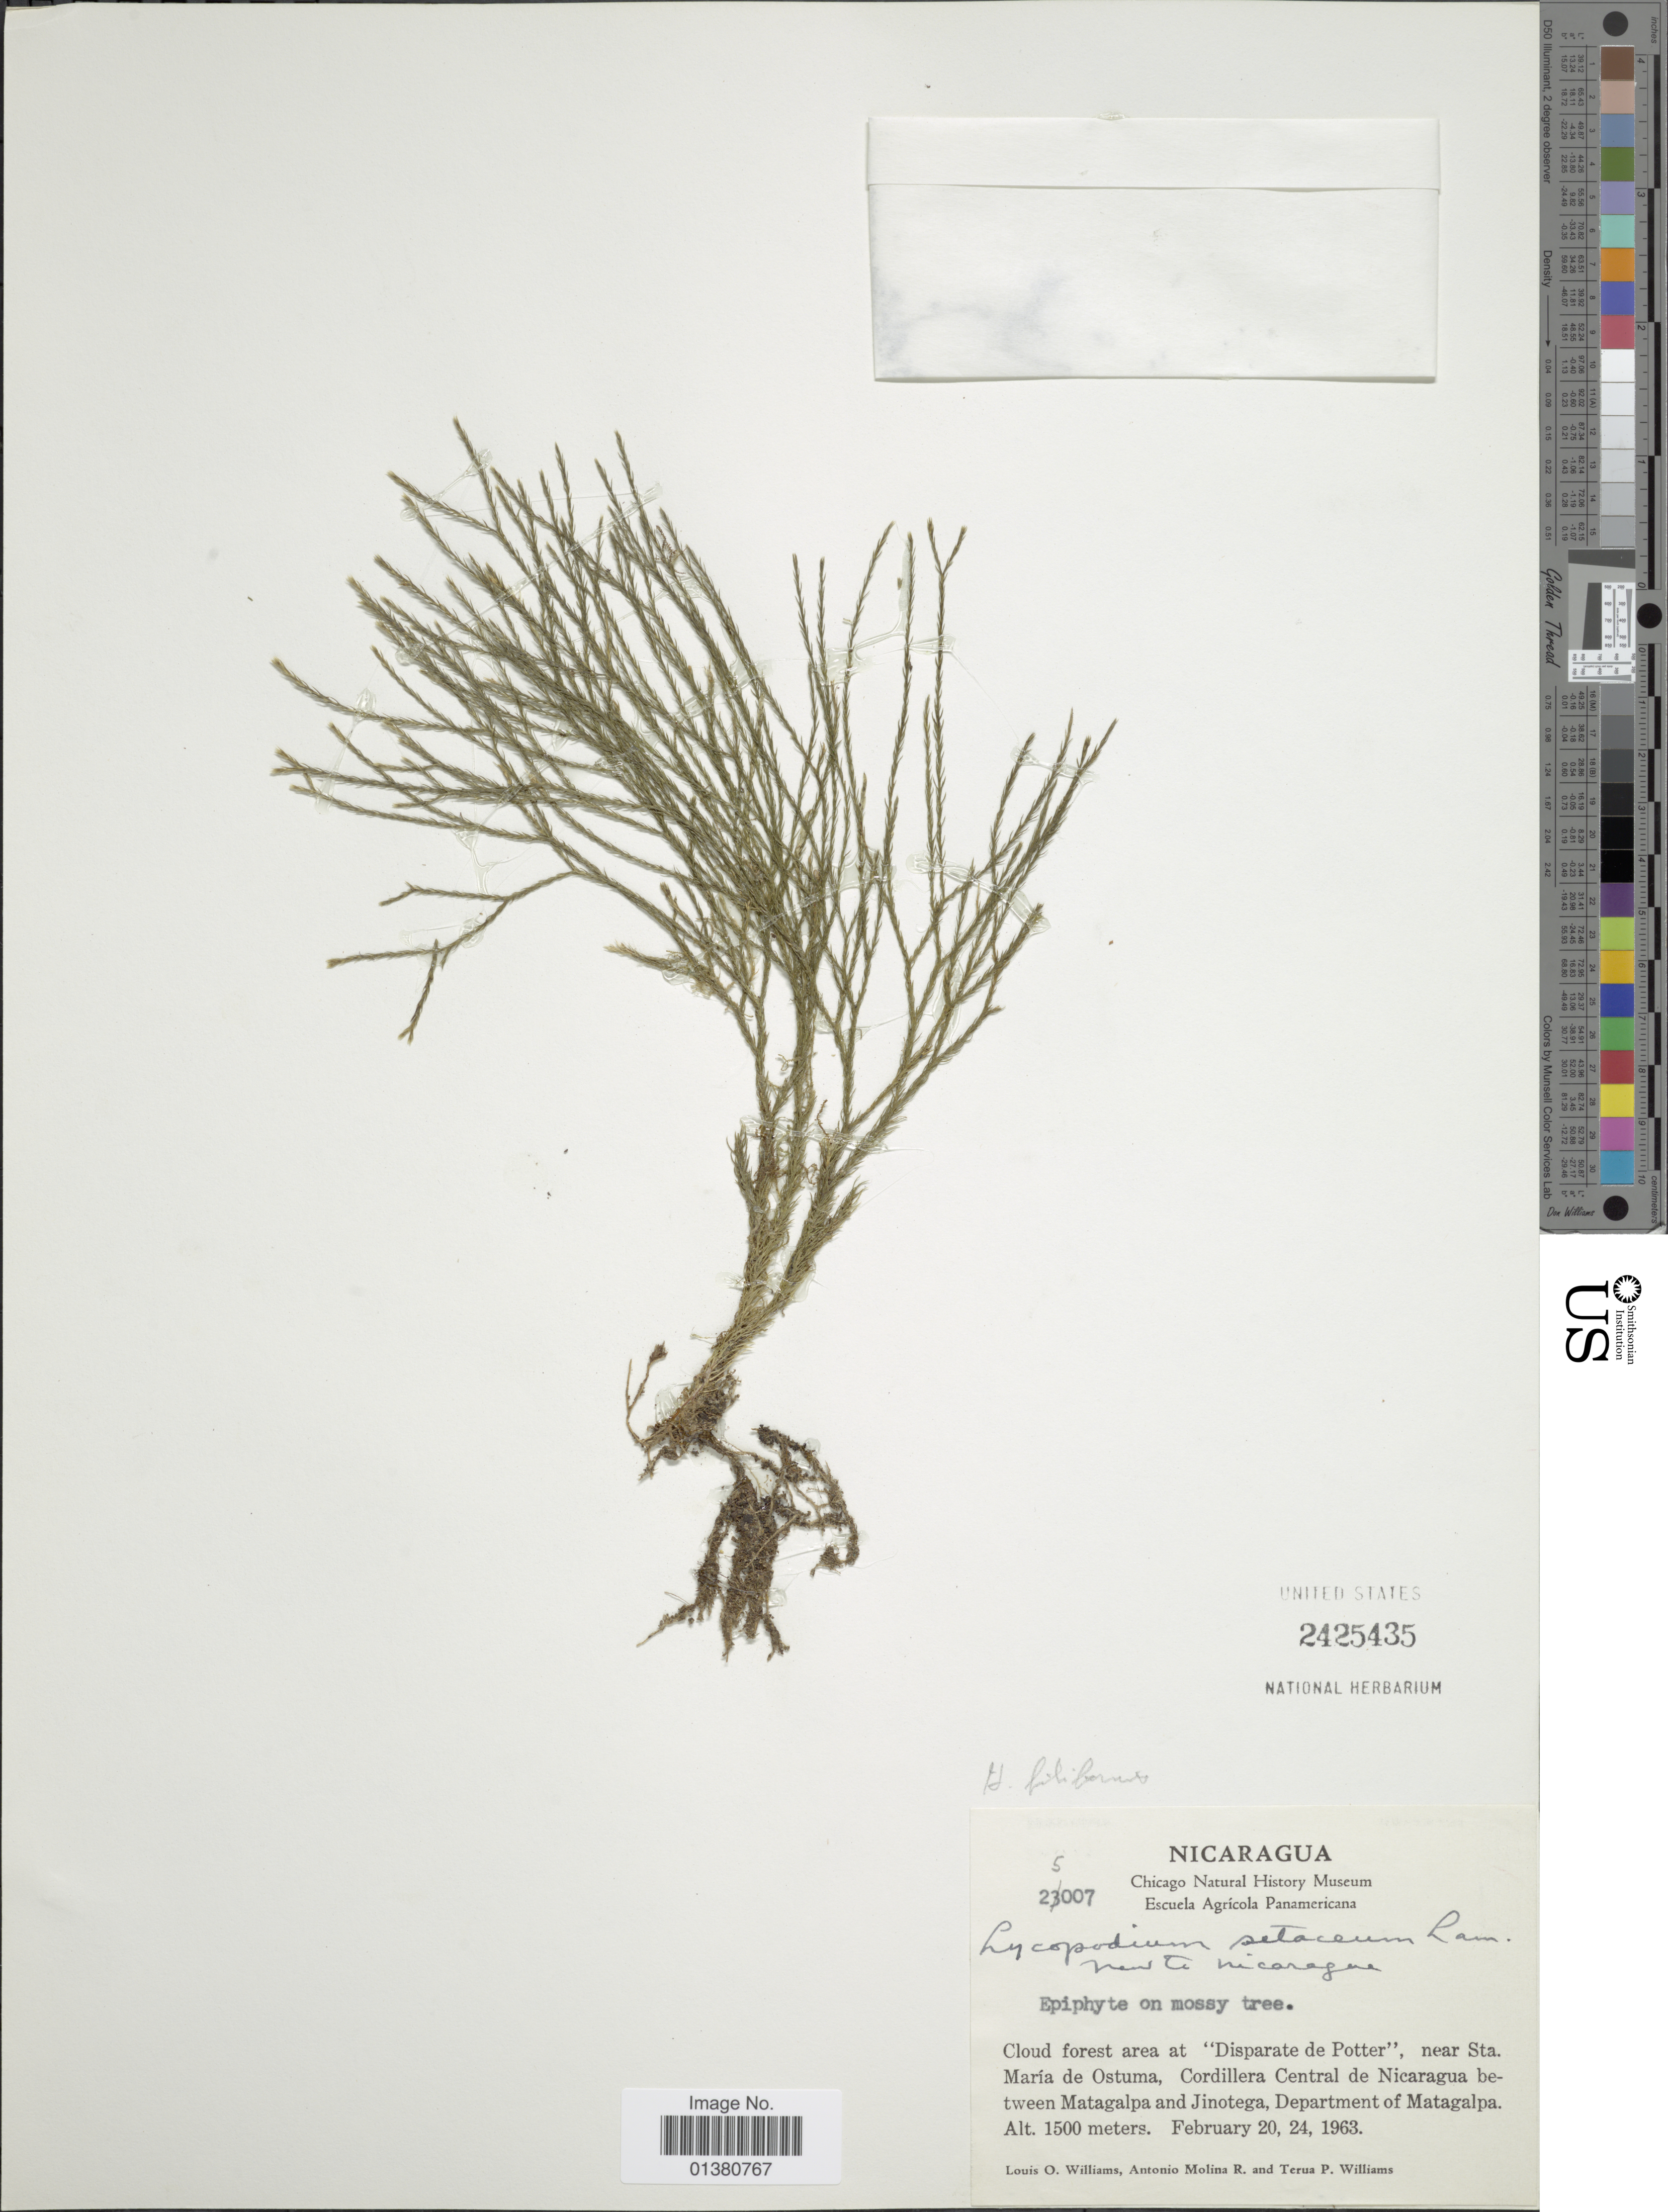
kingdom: Plantae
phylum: Tracheophyta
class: Lycopodiopsida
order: Lycopodiales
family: Lycopodiaceae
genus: Phlegmariurus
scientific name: Phlegmariurus filiformis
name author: (Sw.) W.H. Wagner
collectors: L. O. Williams, A. Molina R. & T. P. Williams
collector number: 25007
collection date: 1963-02-20/1963-02-24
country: Nicaragua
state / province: Matagalpa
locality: Cloud forest area at 'Disparate de Potter', near Sta. Marïa de Ostuma, Cordillera Central de Nucaragua between Matagalpa and Jinotega, Department of Matgalpa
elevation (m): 1500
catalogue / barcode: US 2425435